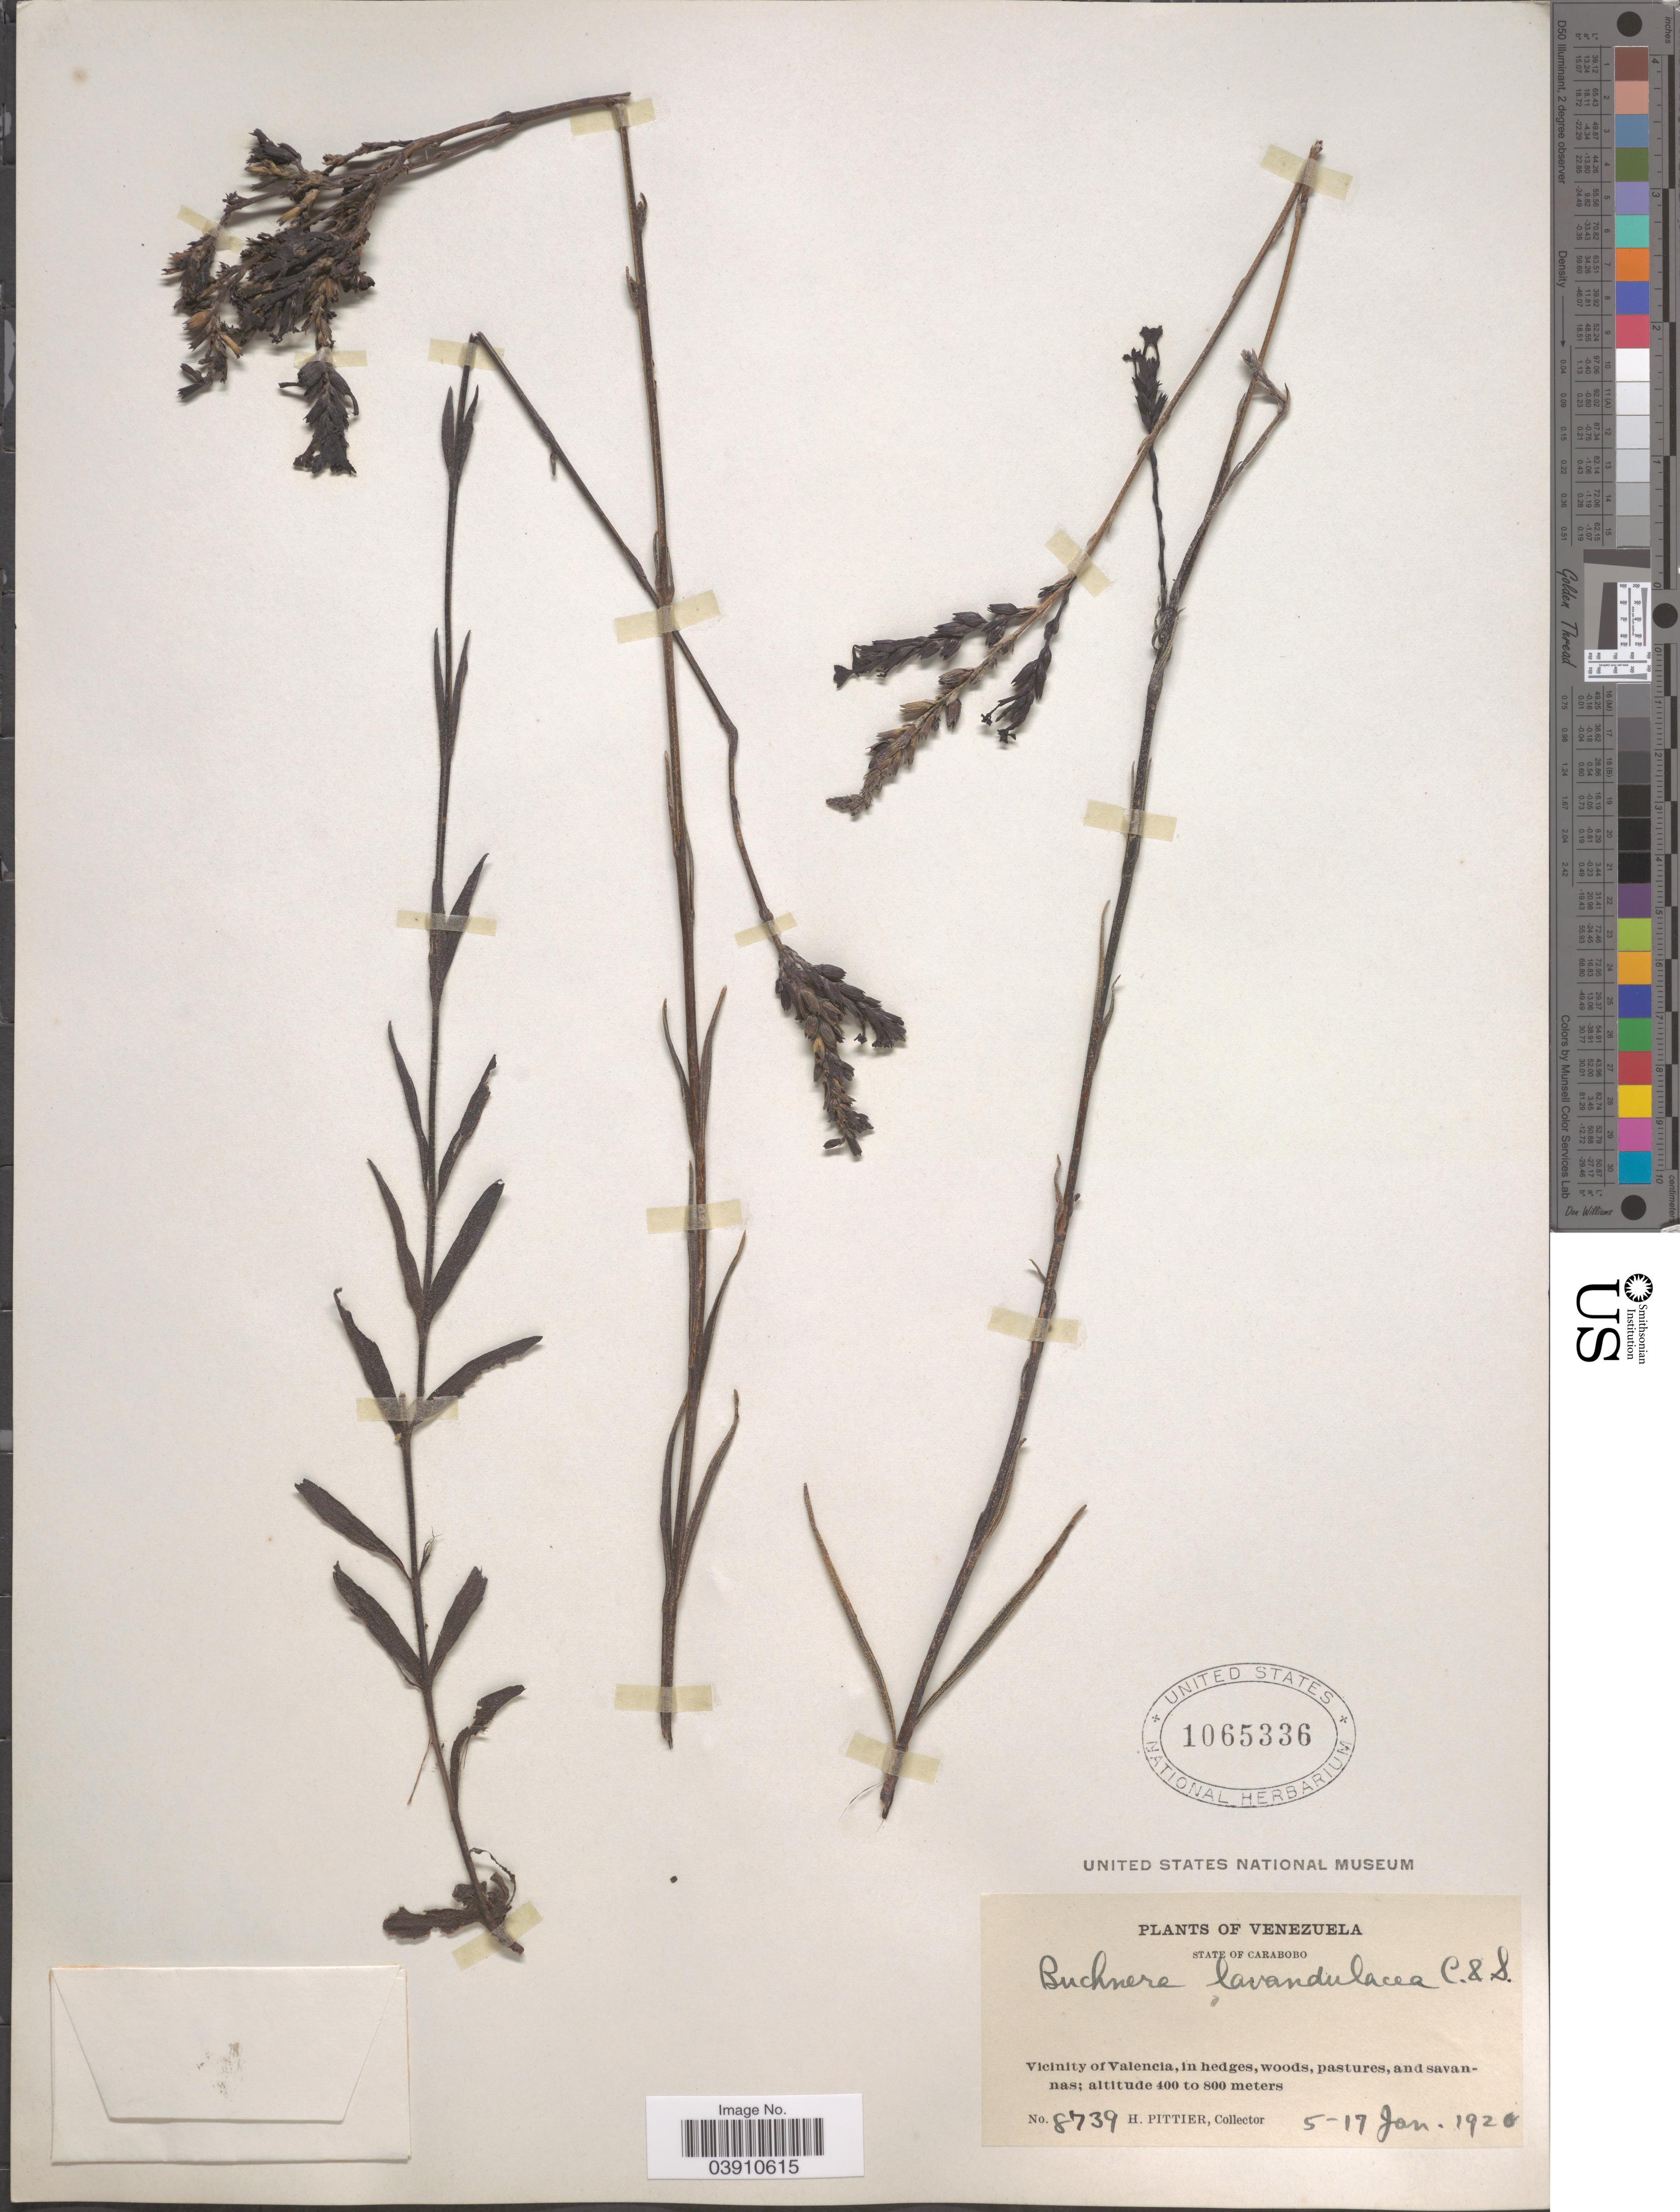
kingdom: Plantae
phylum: Tracheophyta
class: Magnoliopsida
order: Lamiales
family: Orobanchaceae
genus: Buchnera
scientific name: Buchnera lavandulacea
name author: Cham. & Schltdl.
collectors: H. F. Pittier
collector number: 8739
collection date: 1920-01-05/1920-01-17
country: Venezuela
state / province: Carabobo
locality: Vicinity of Valencia.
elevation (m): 400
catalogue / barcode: US 1065336